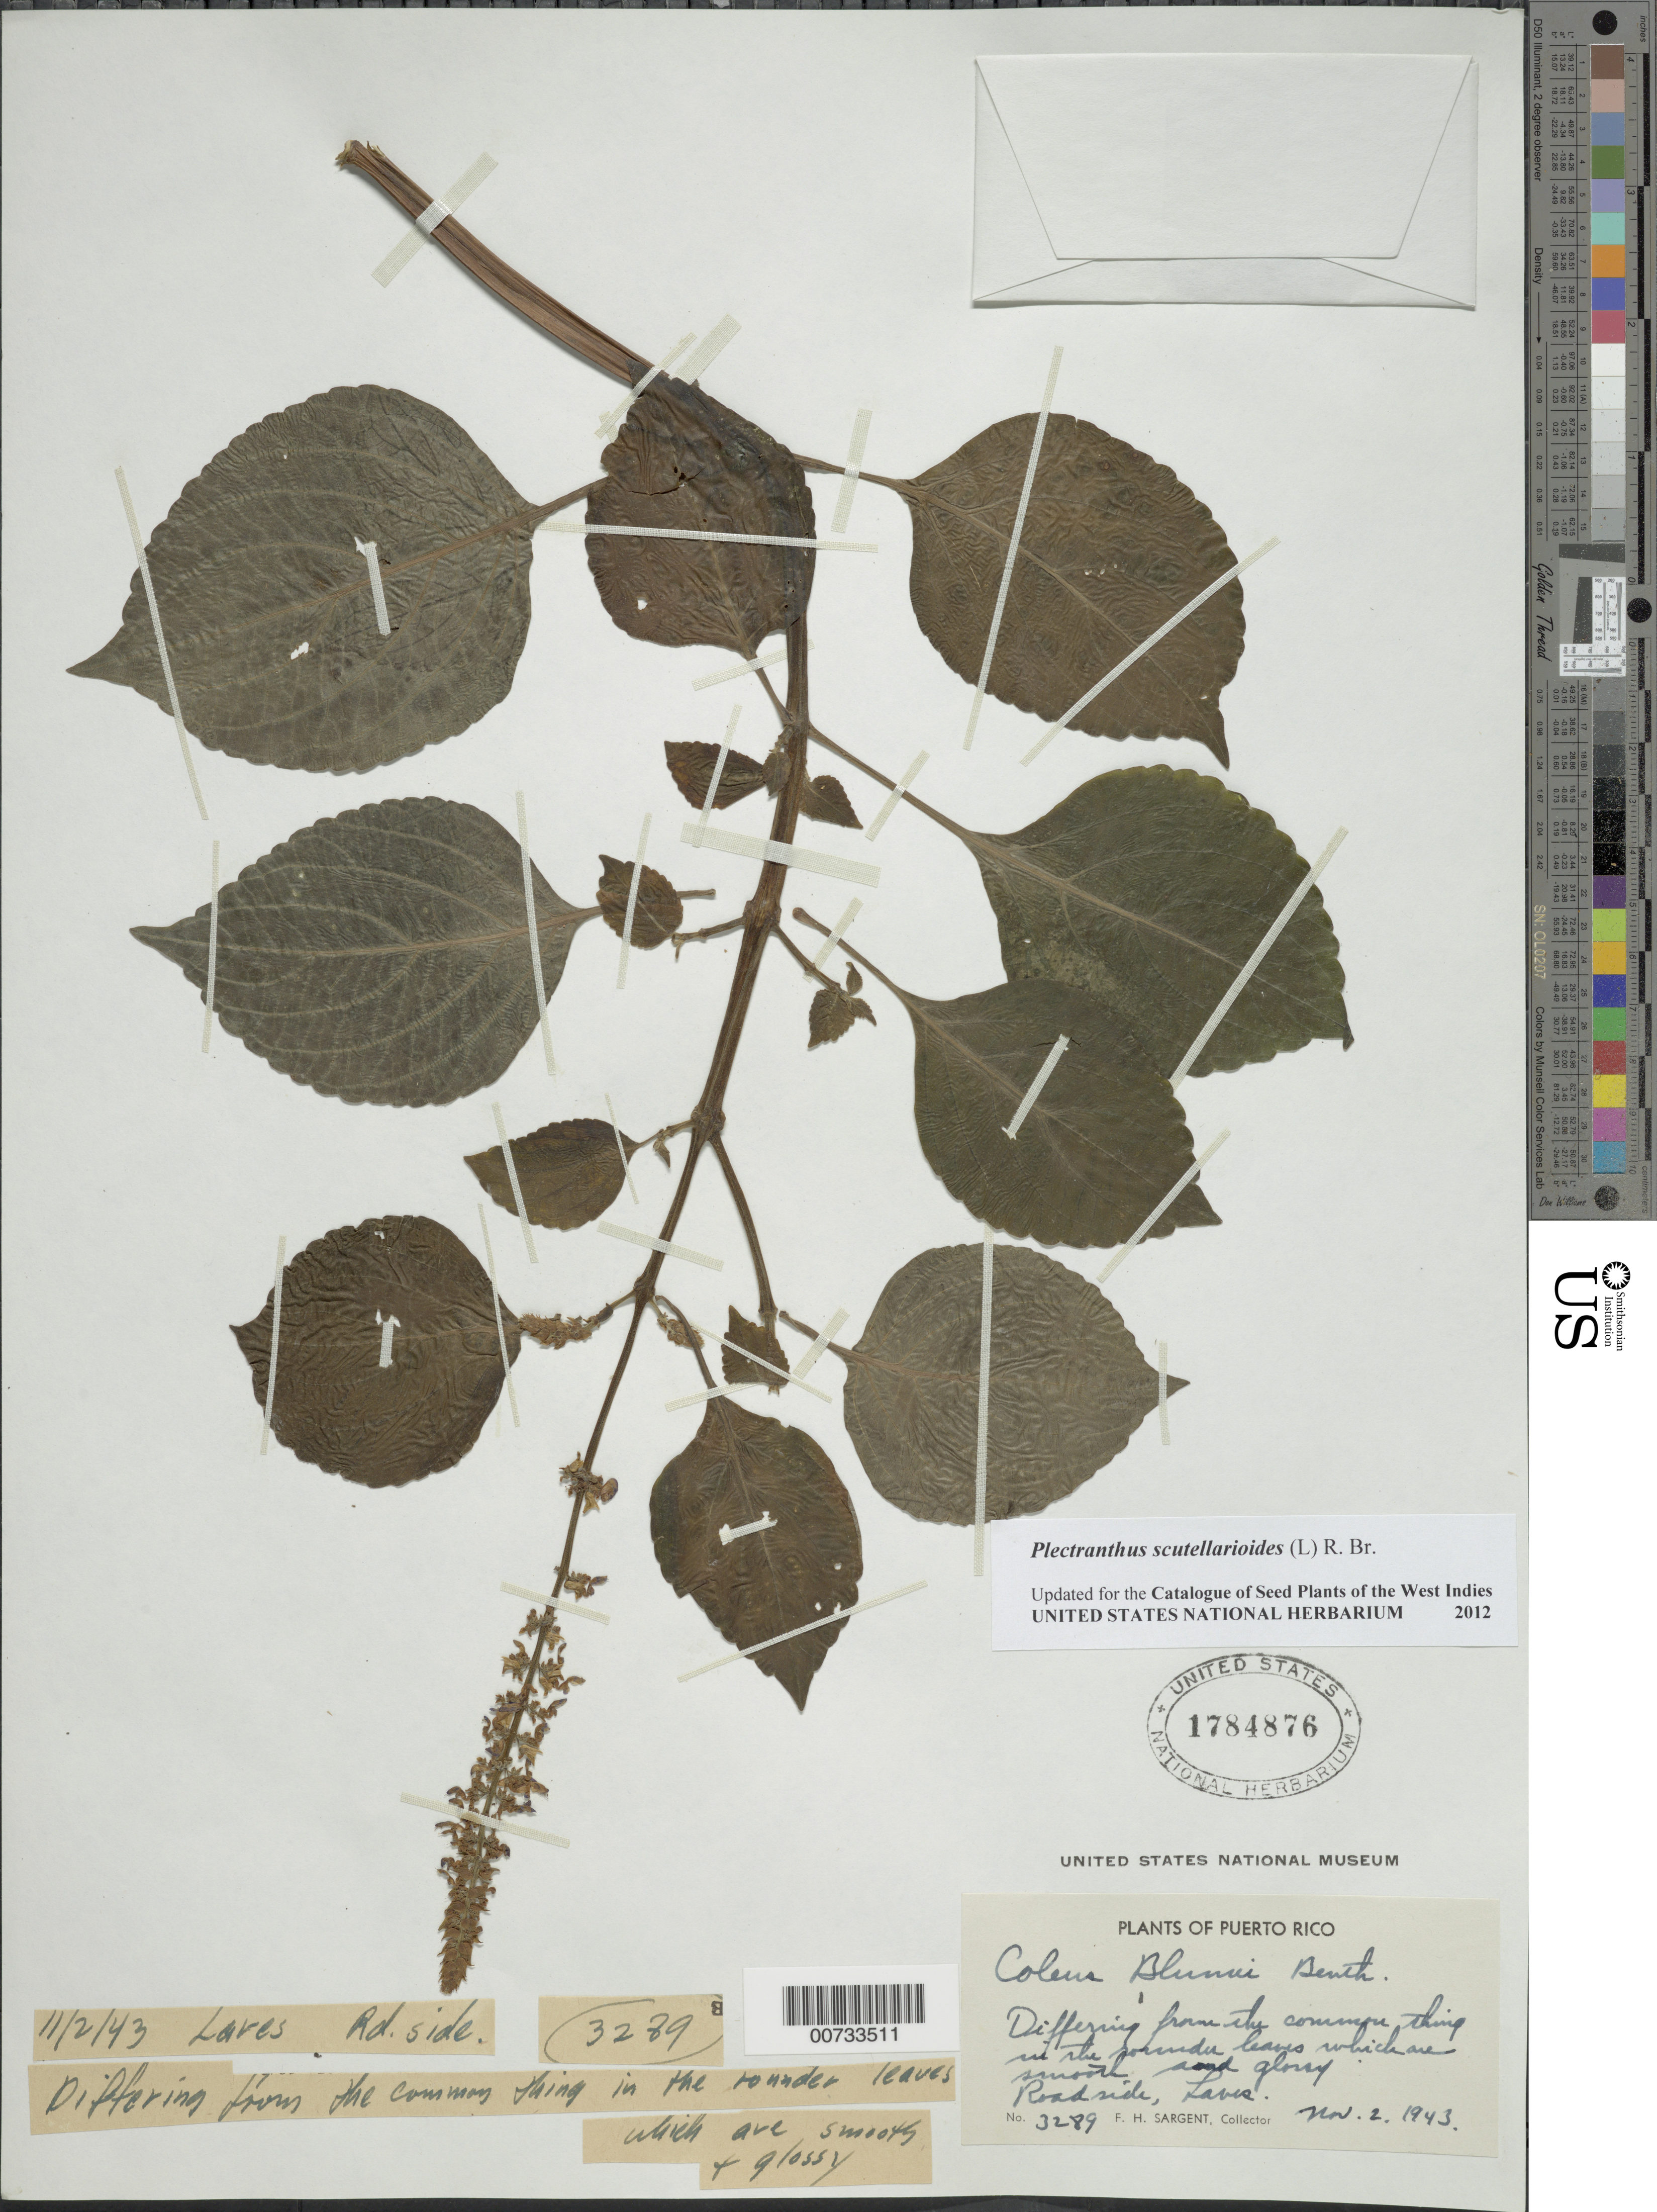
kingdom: Plantae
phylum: Tracheophyta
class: Magnoliopsida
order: Lamiales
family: Lamiaceae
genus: Plectranthus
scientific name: Plectranthus scutellarioides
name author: (L.) R. Br.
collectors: F. H. Sargent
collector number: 3289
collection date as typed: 02 Nov 1943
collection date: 1943-11-02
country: Puerto Rico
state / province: Lares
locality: Lares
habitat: Roadside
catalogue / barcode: US 1784876